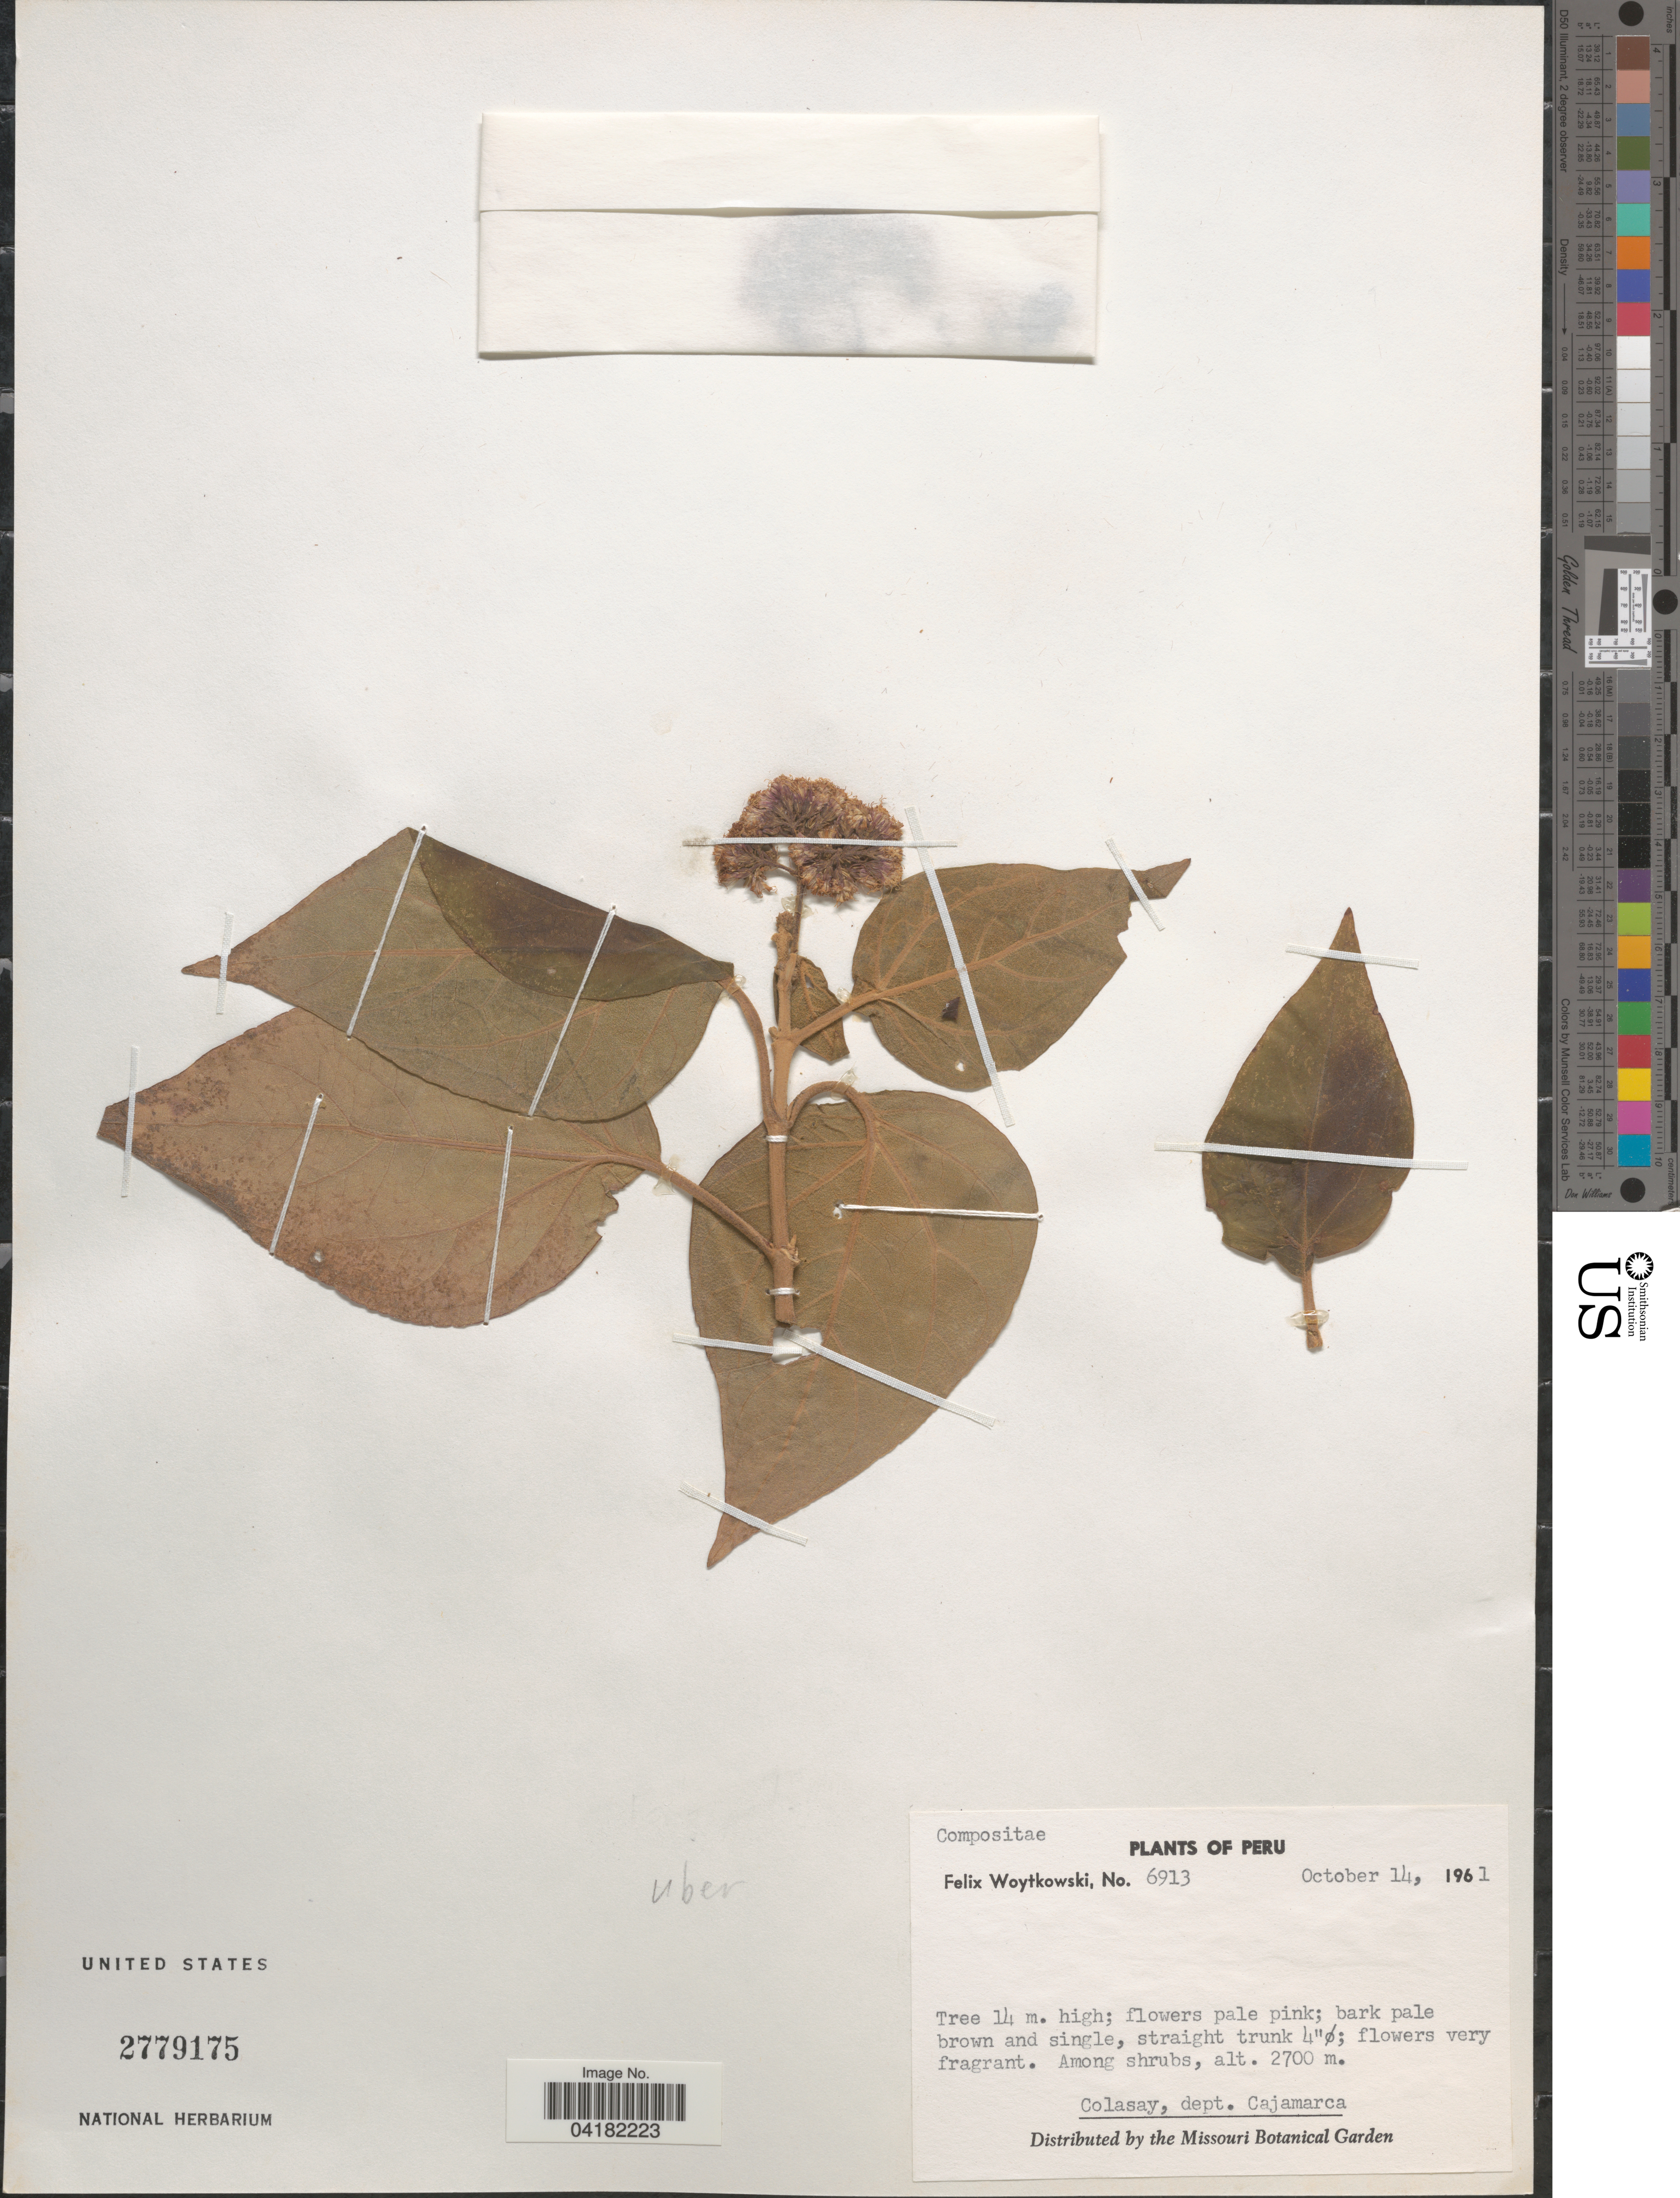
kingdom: Plantae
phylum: Tracheophyta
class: Magnoliopsida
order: Asterales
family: Asteraceae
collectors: F. Woytkowski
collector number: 6913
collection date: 1961-10-14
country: Peru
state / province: Cajamarca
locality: Colasay, dept. Cajamarca.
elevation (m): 2700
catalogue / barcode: US 2779175